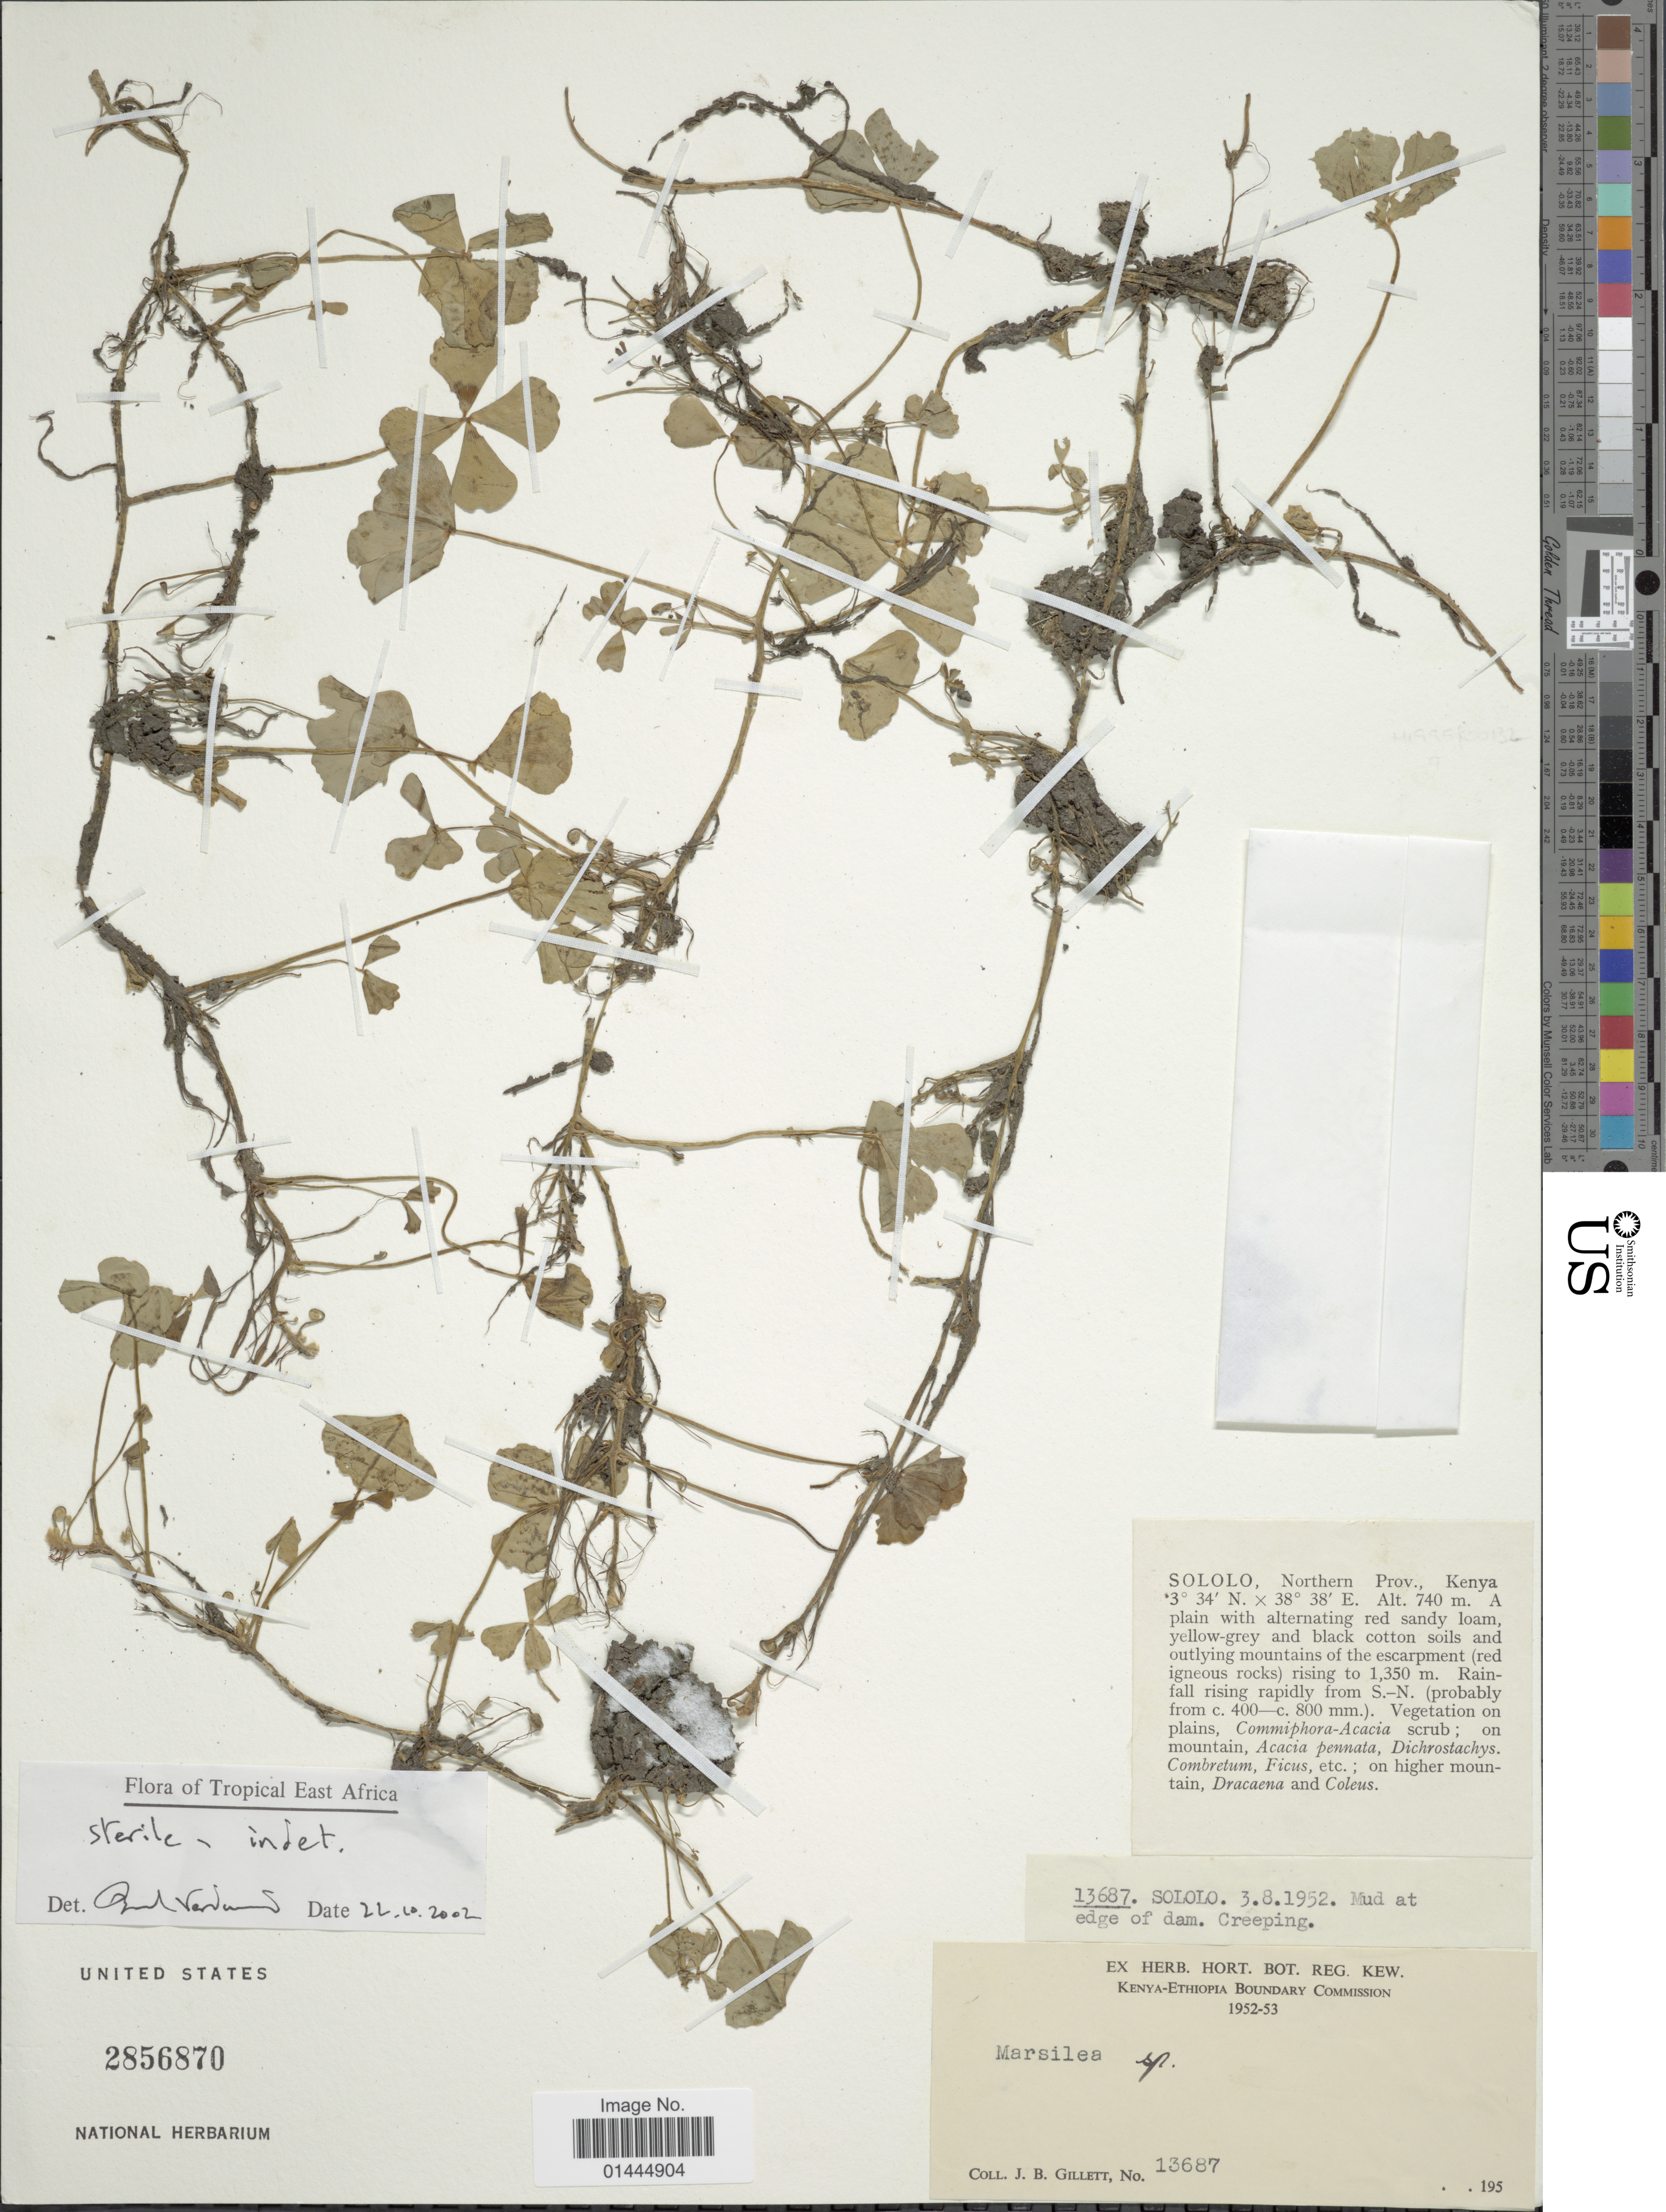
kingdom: Plantae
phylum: Tracheophyta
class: Polypodiopsida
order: Salviniales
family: Marsileaceae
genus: Marsilea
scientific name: Marsilea sp.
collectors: J. B. Gillett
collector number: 13687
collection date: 1952-08-03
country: Kenya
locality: Sololo, Northern Prov., Kenya.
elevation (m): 1350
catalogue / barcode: US 2856870